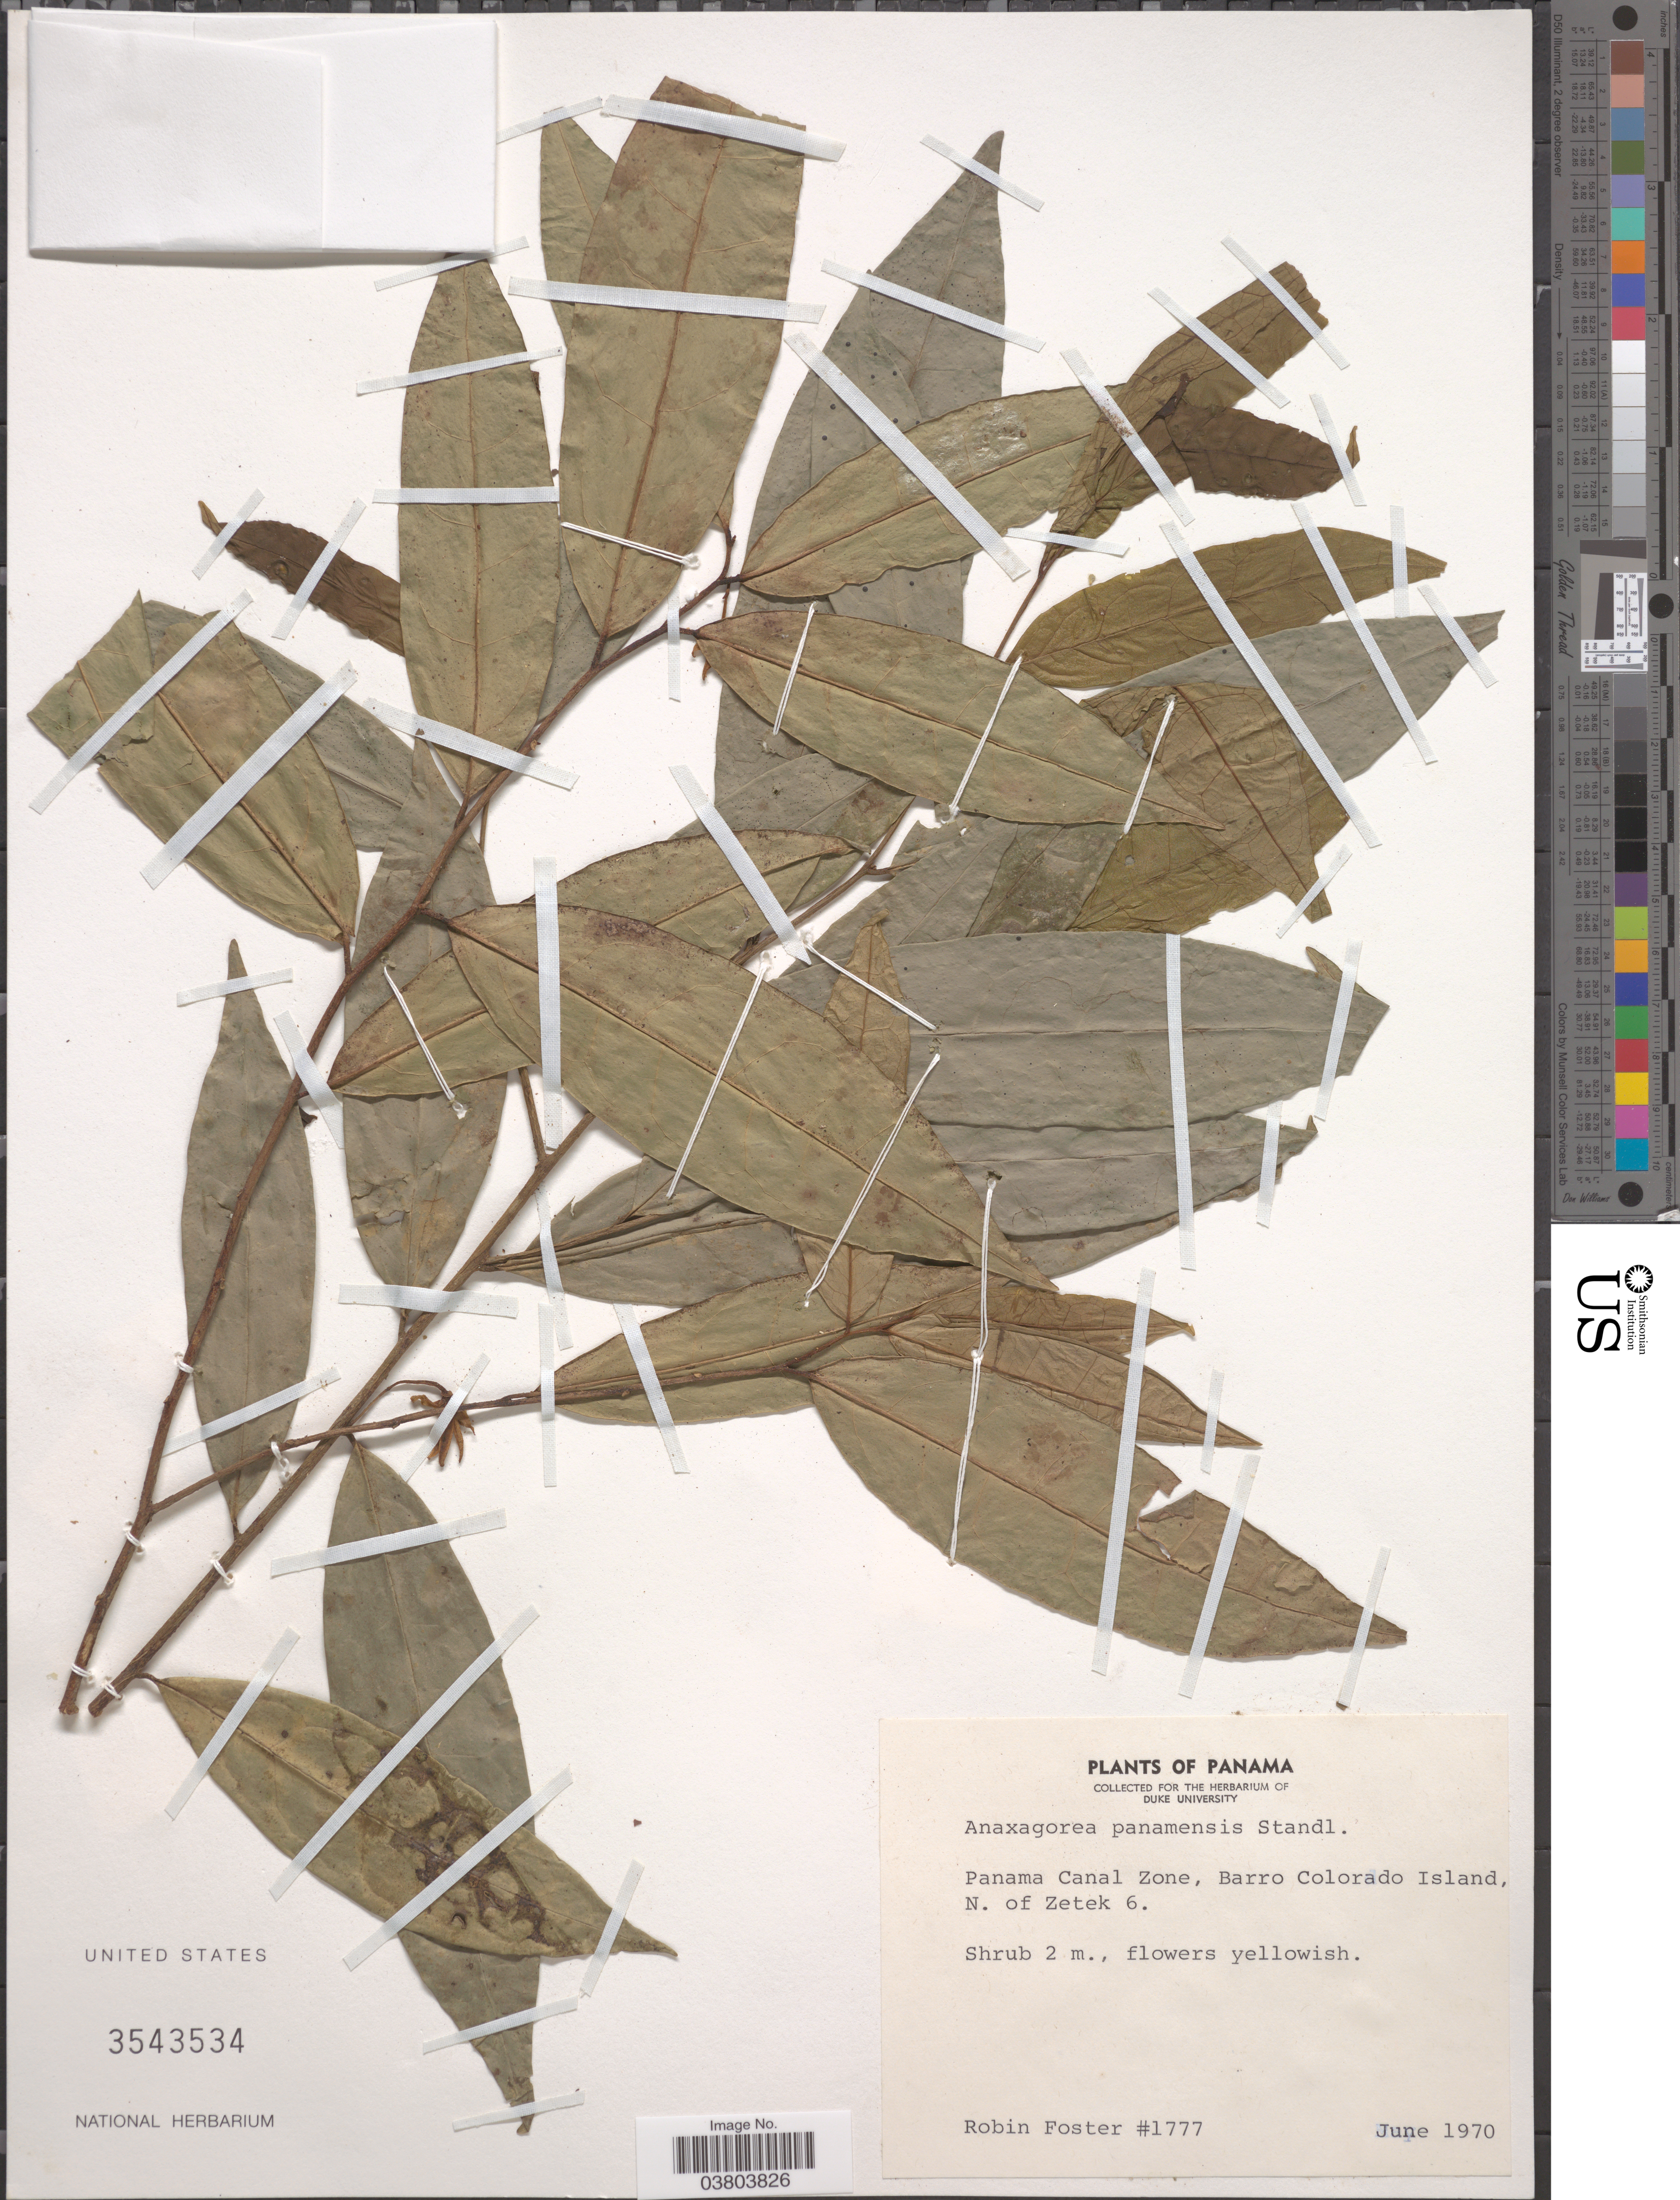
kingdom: Plantae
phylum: Tracheophyta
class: Magnoliopsida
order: Magnoliales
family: Annonaceae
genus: Anaxagorea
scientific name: Anaxagorea panamensis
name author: Standl.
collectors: R. B. Foster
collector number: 1777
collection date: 1970-06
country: Panama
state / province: Panamá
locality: Panama Canal Zone, Barro Colorado Island, N. of Zetek 6.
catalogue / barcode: US 3543534